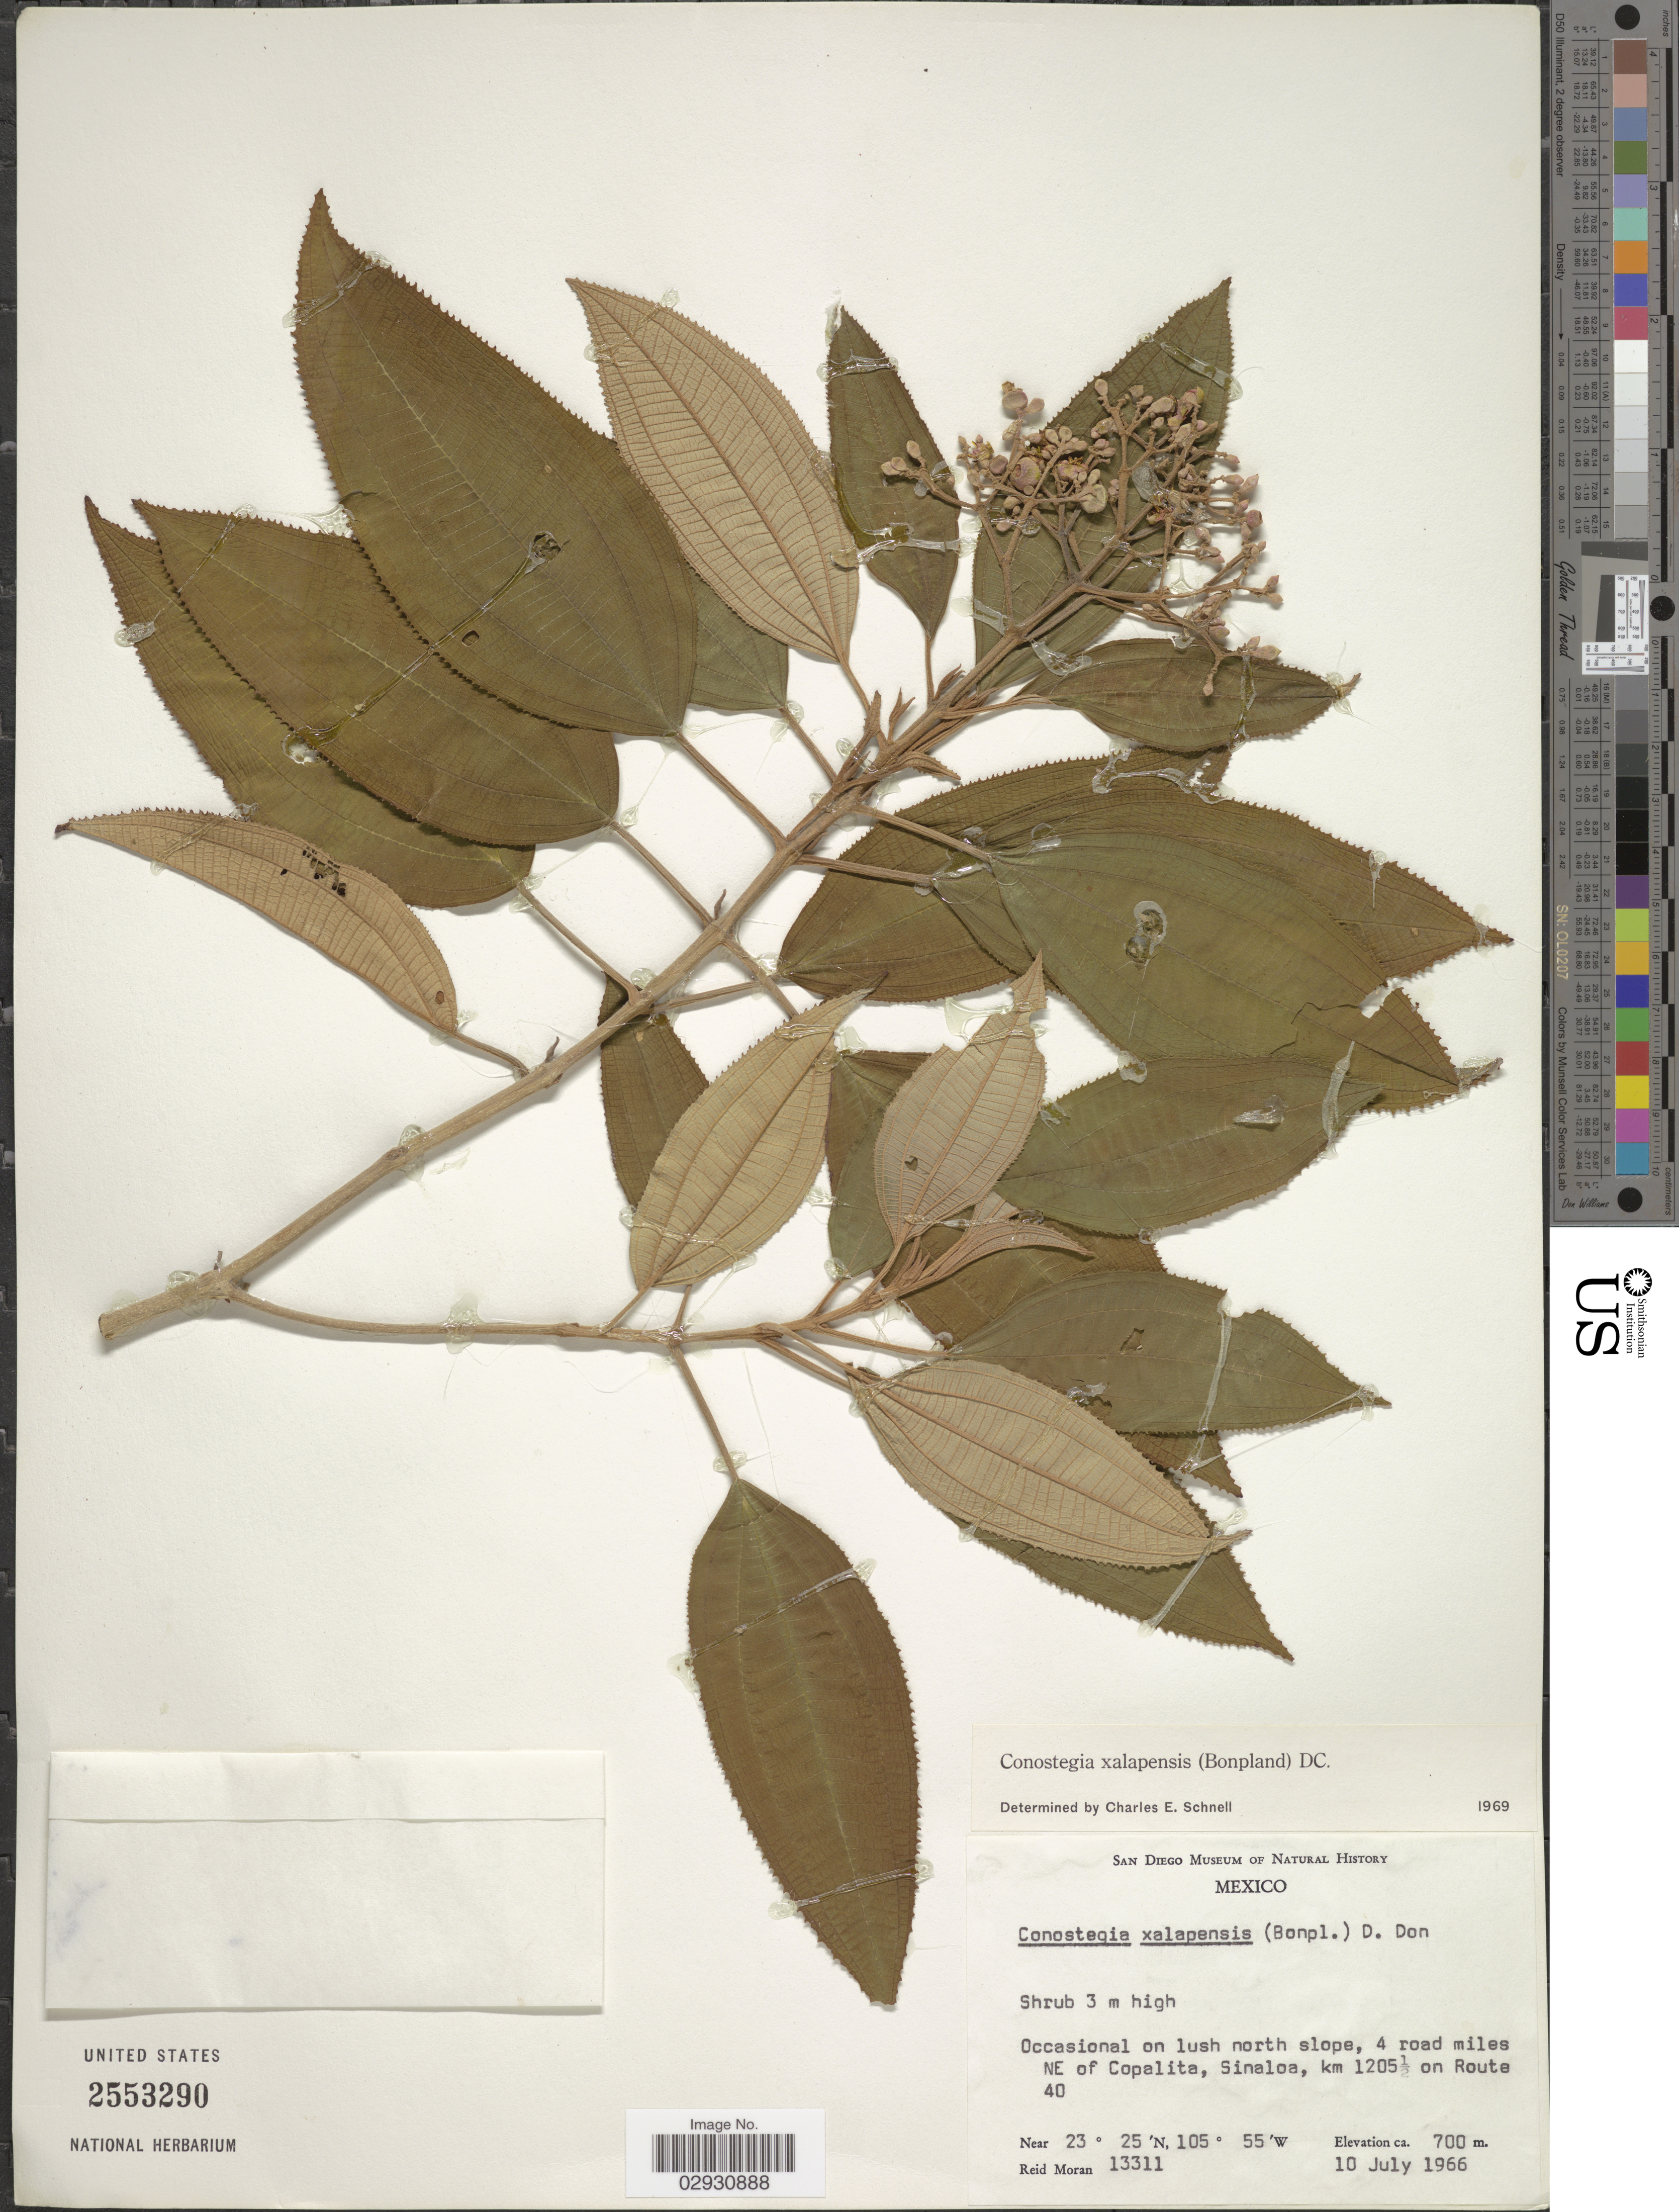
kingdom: Plantae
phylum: Tracheophyta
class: Magnoliopsida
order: Myrtales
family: Melastomataceae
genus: Conostegia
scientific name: Conostegia quadrangularis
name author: Schltdl. ex Steud.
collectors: R. V. Moran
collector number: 13311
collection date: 1966-07-10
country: Mexico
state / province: Sinaloa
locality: Occasional on lush north slope, 4 road miles NE of Copalita, km 1205½ on Route 40.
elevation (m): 700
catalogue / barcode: US 2553290